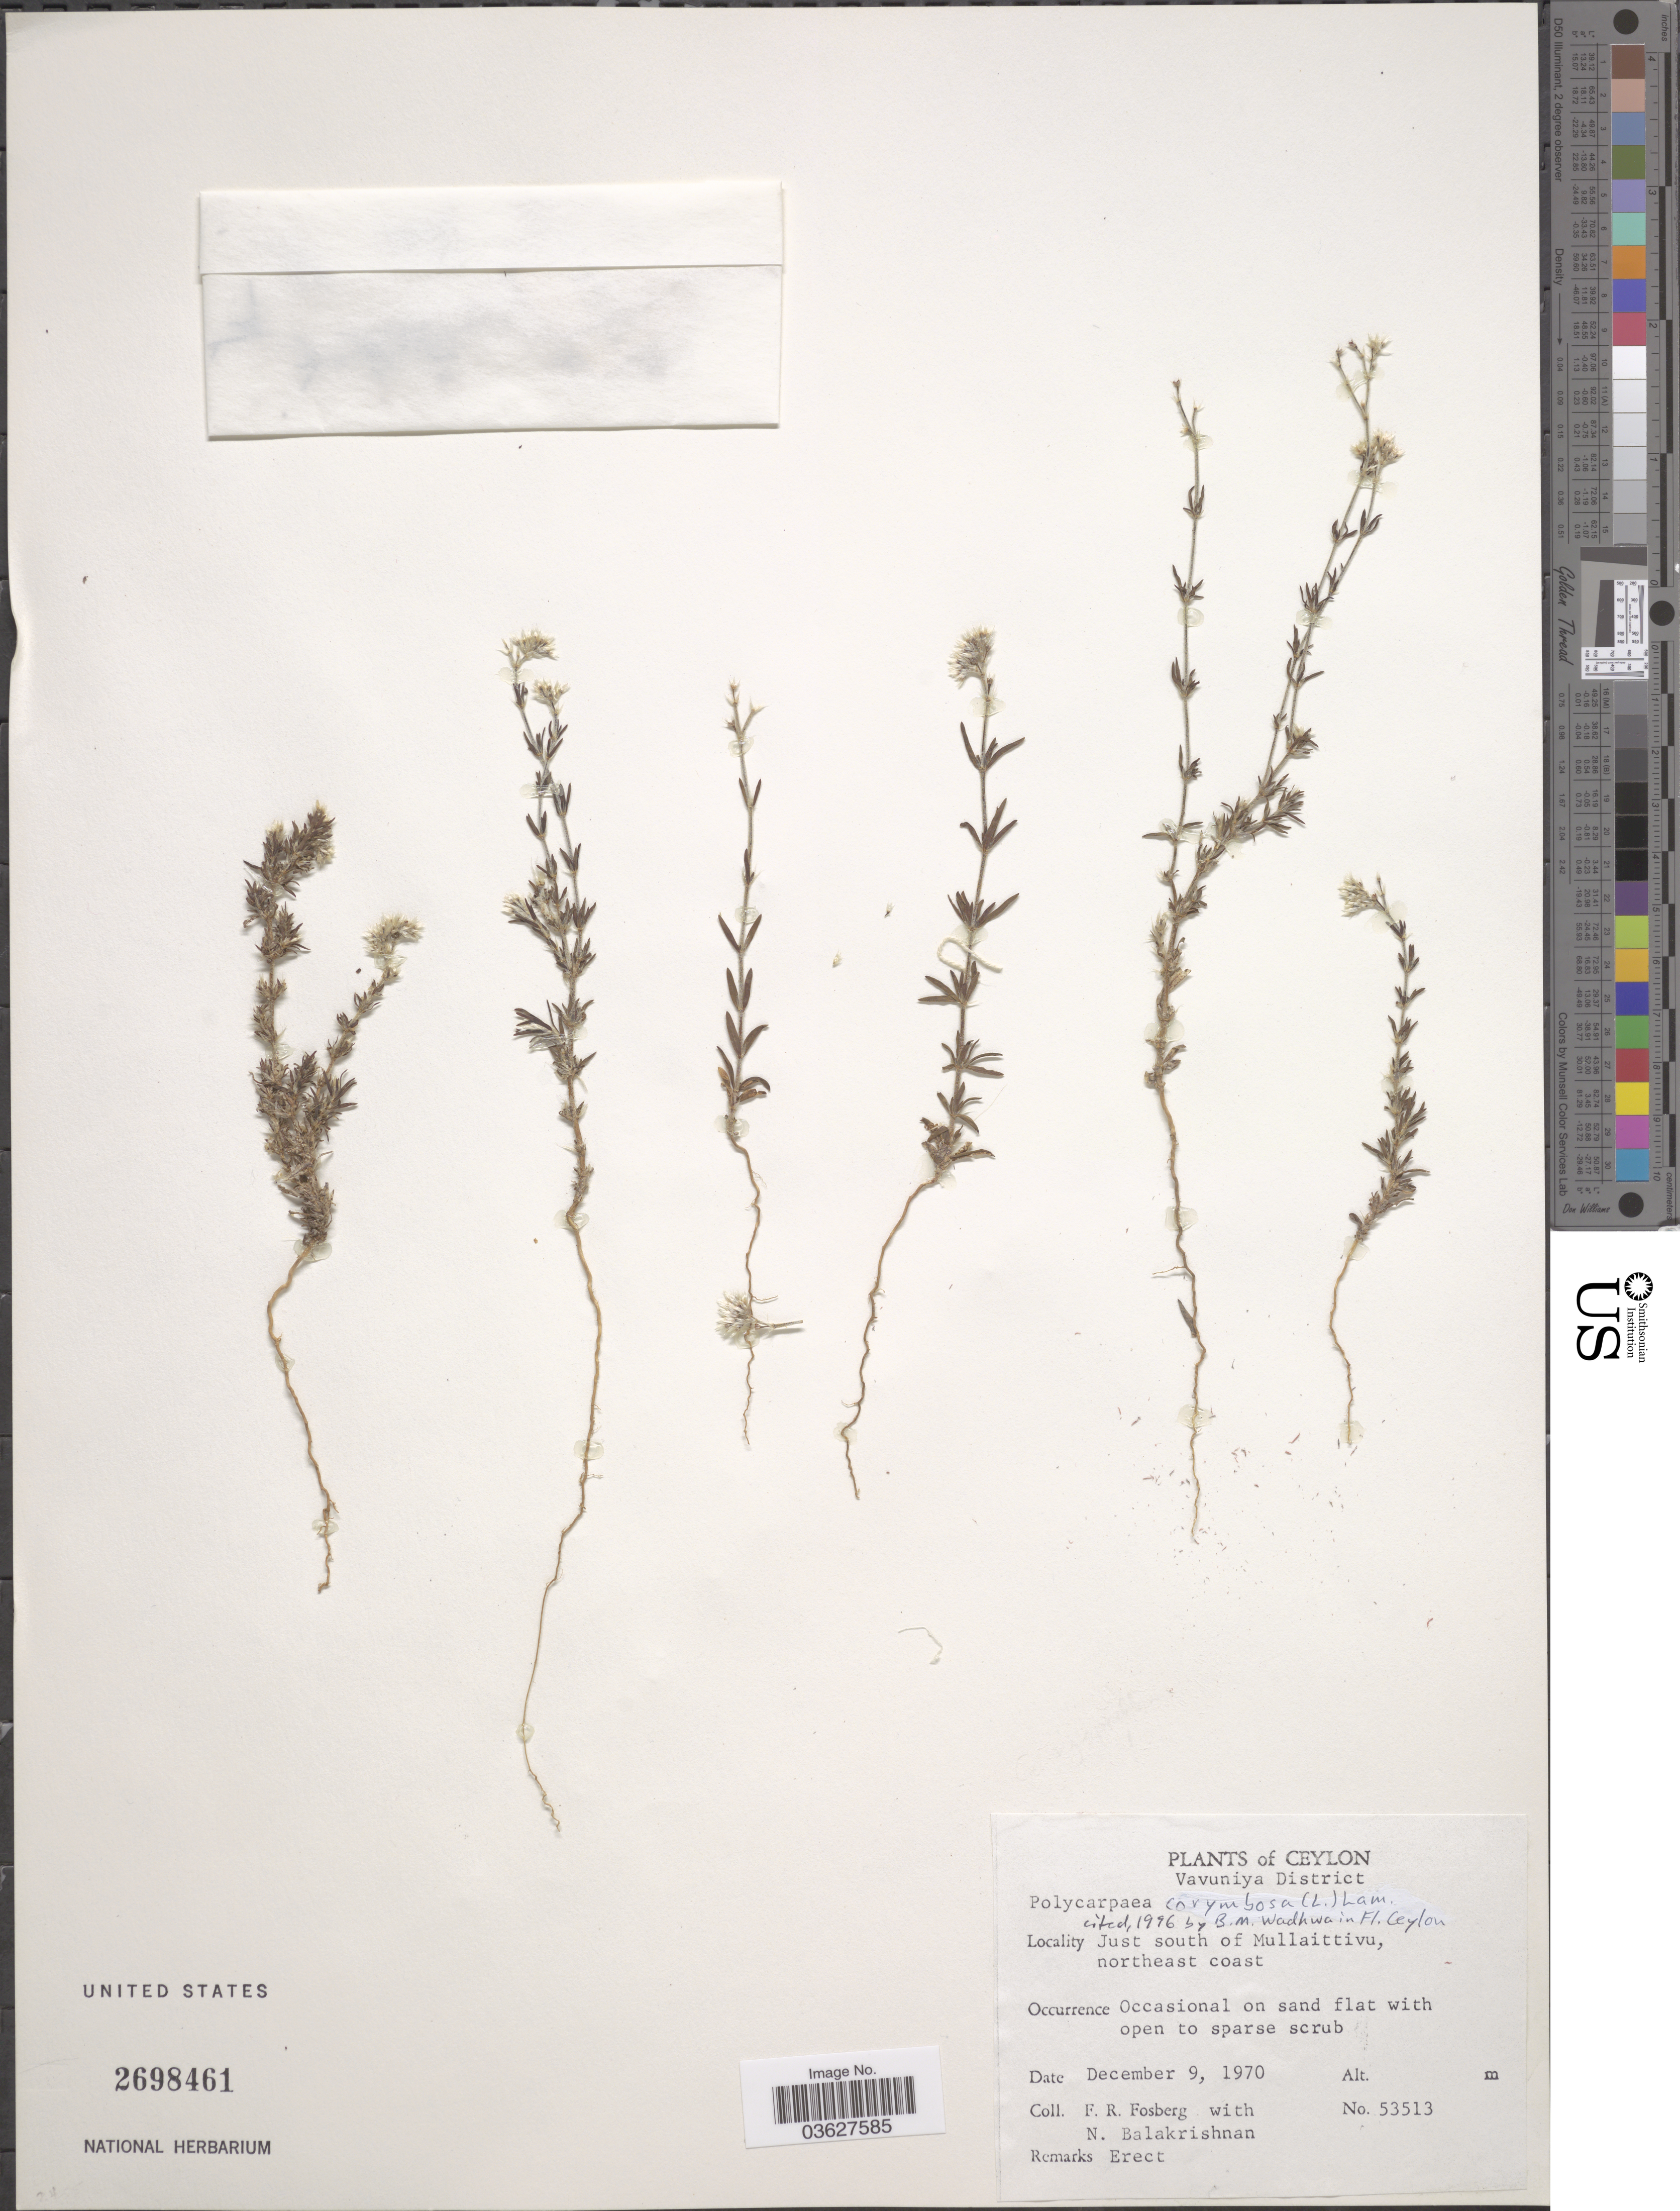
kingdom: Plantae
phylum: Tracheophyta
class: Magnoliopsida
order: Caryophyllales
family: Caryophyllaceae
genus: Polycarpaea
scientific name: Polycarpaea corymbosa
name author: (L.) Lam.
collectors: F. R. Fosberg & N. Balakrishnan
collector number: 53513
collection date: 1970-12-09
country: Sri Lanka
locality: Ceylon. Vavuniya District. Just south of Mullaittivu, northeast coast.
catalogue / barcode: US 2698461